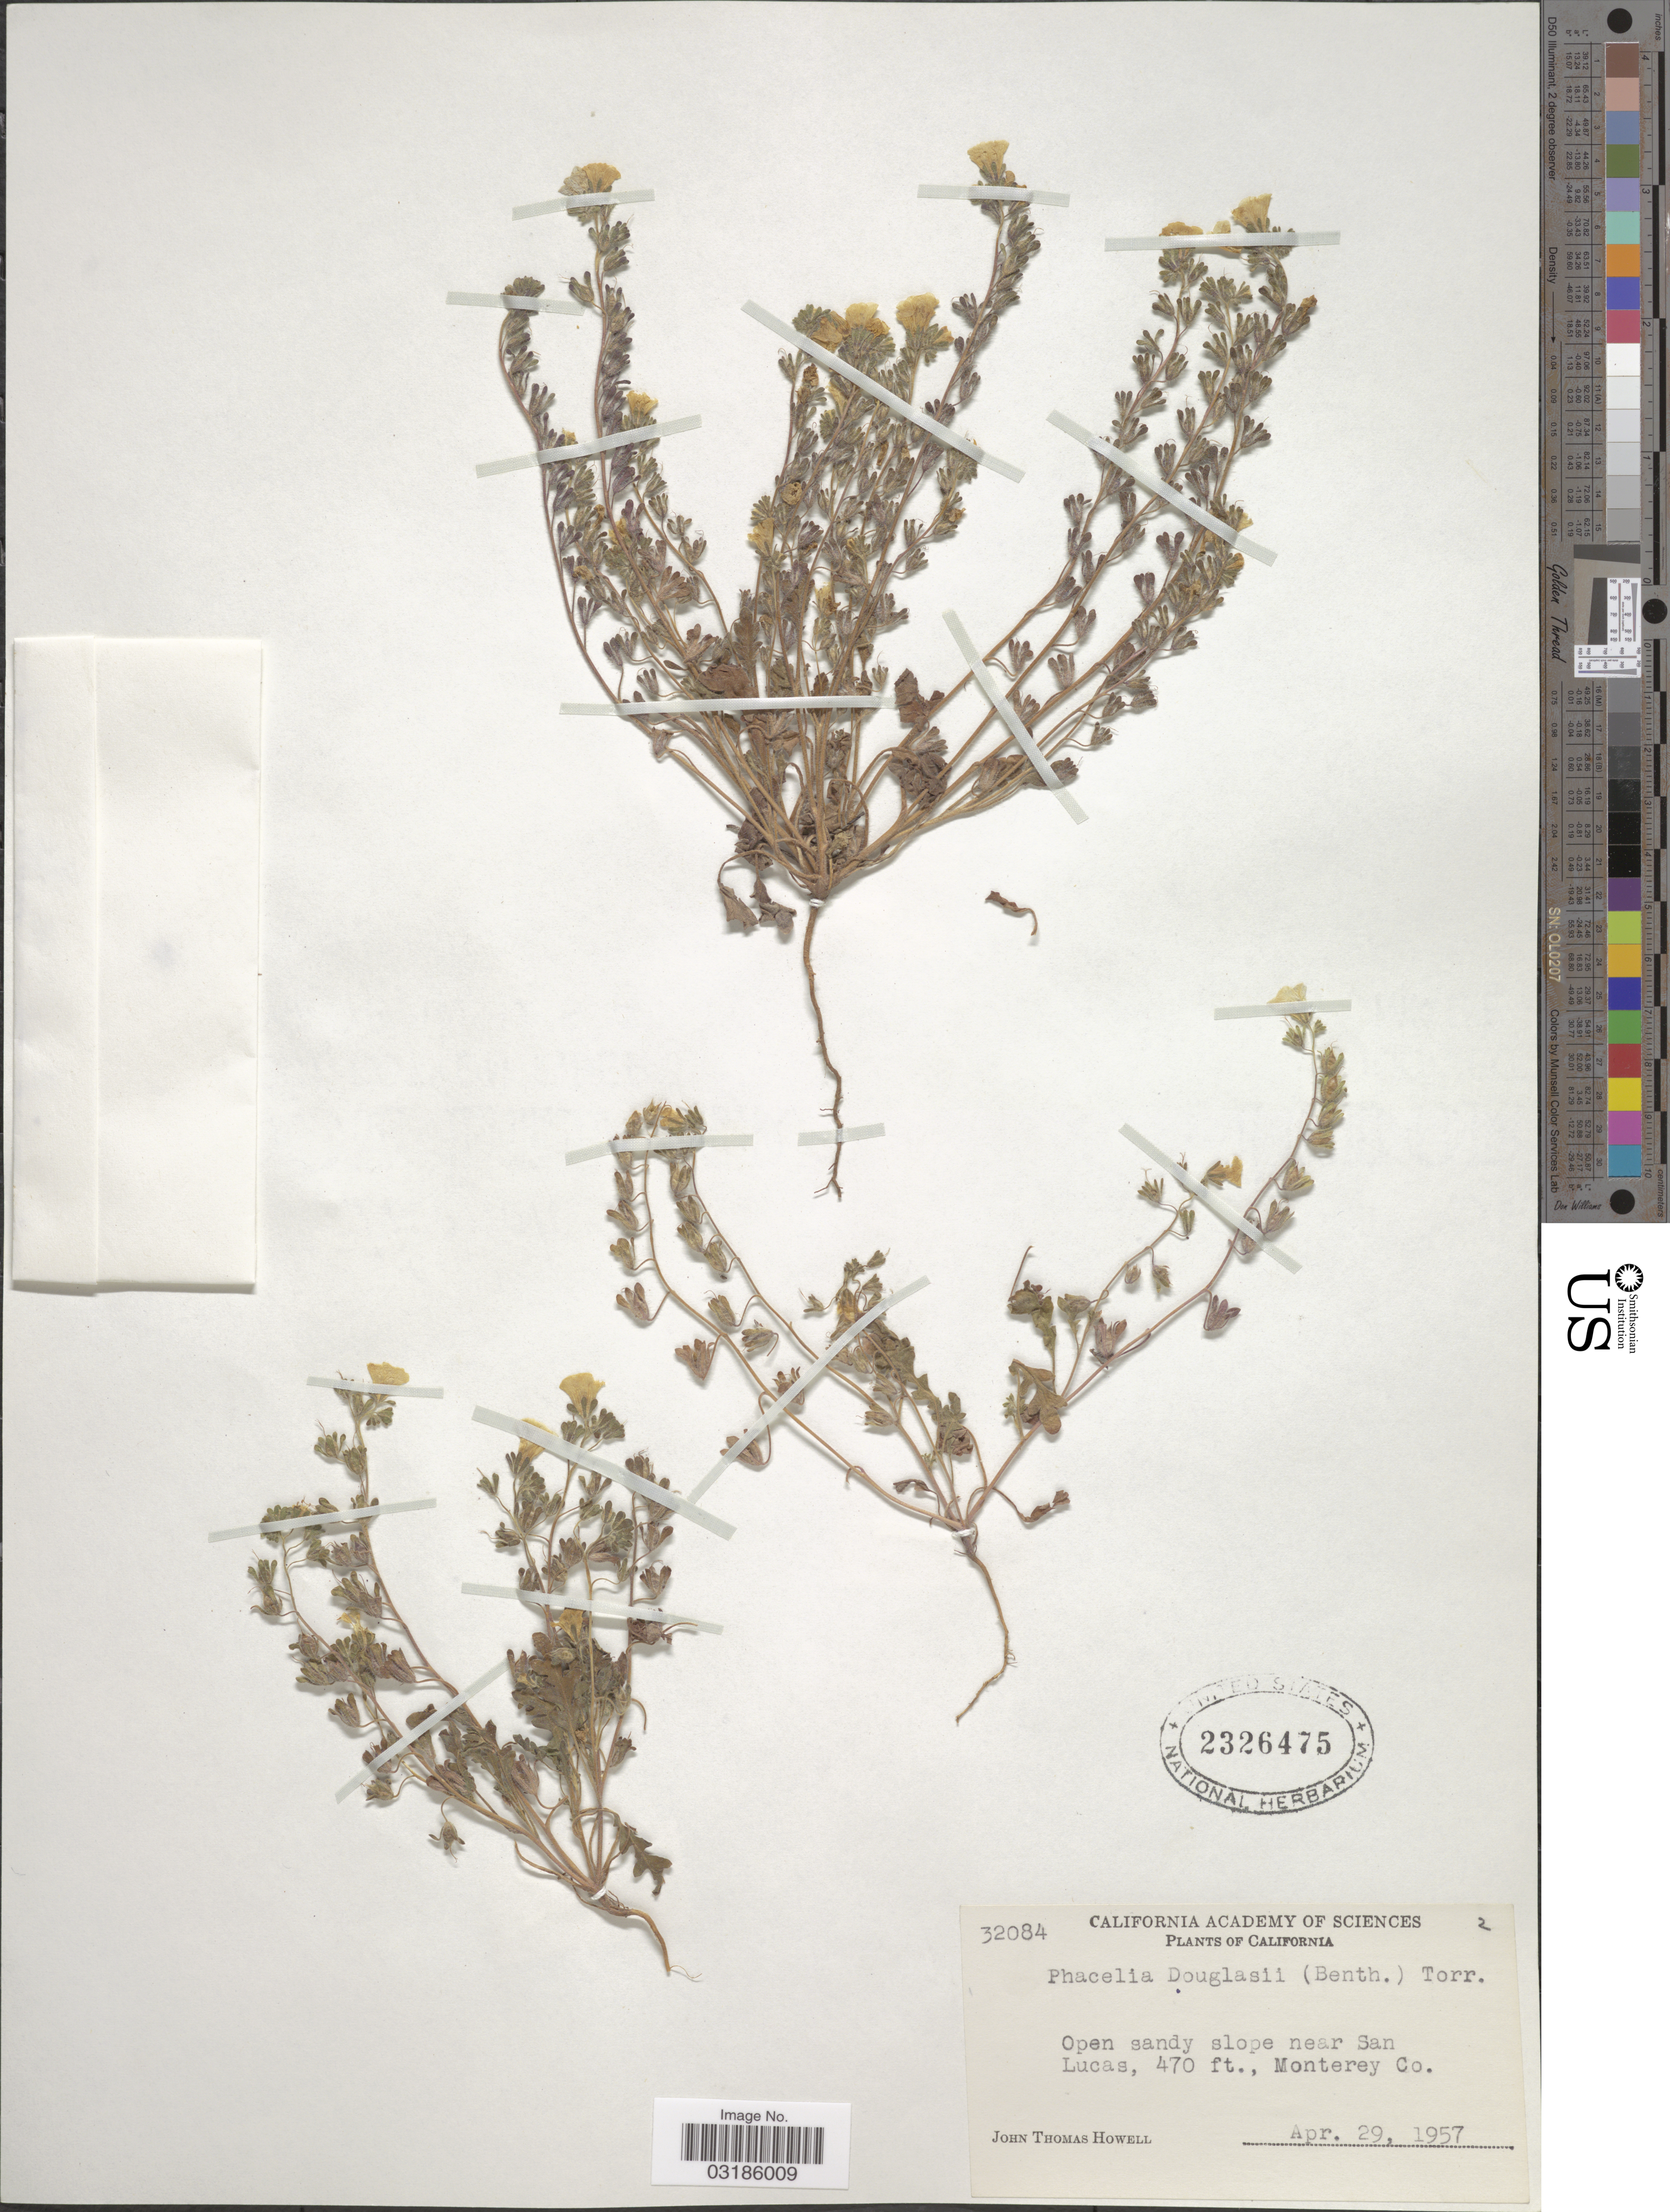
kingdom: Plantae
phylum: Tracheophyta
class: Magnoliopsida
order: Boraginales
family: Hydrophyllaceae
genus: Phacelia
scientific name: Phacelia douglasii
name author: (Benth.) Torr.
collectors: J. T. Howell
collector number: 32084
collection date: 1957-04-29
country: United States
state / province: California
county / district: Monterey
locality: Open sandy slope near San Lucas, Monterey Co.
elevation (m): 143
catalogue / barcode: US 2326475